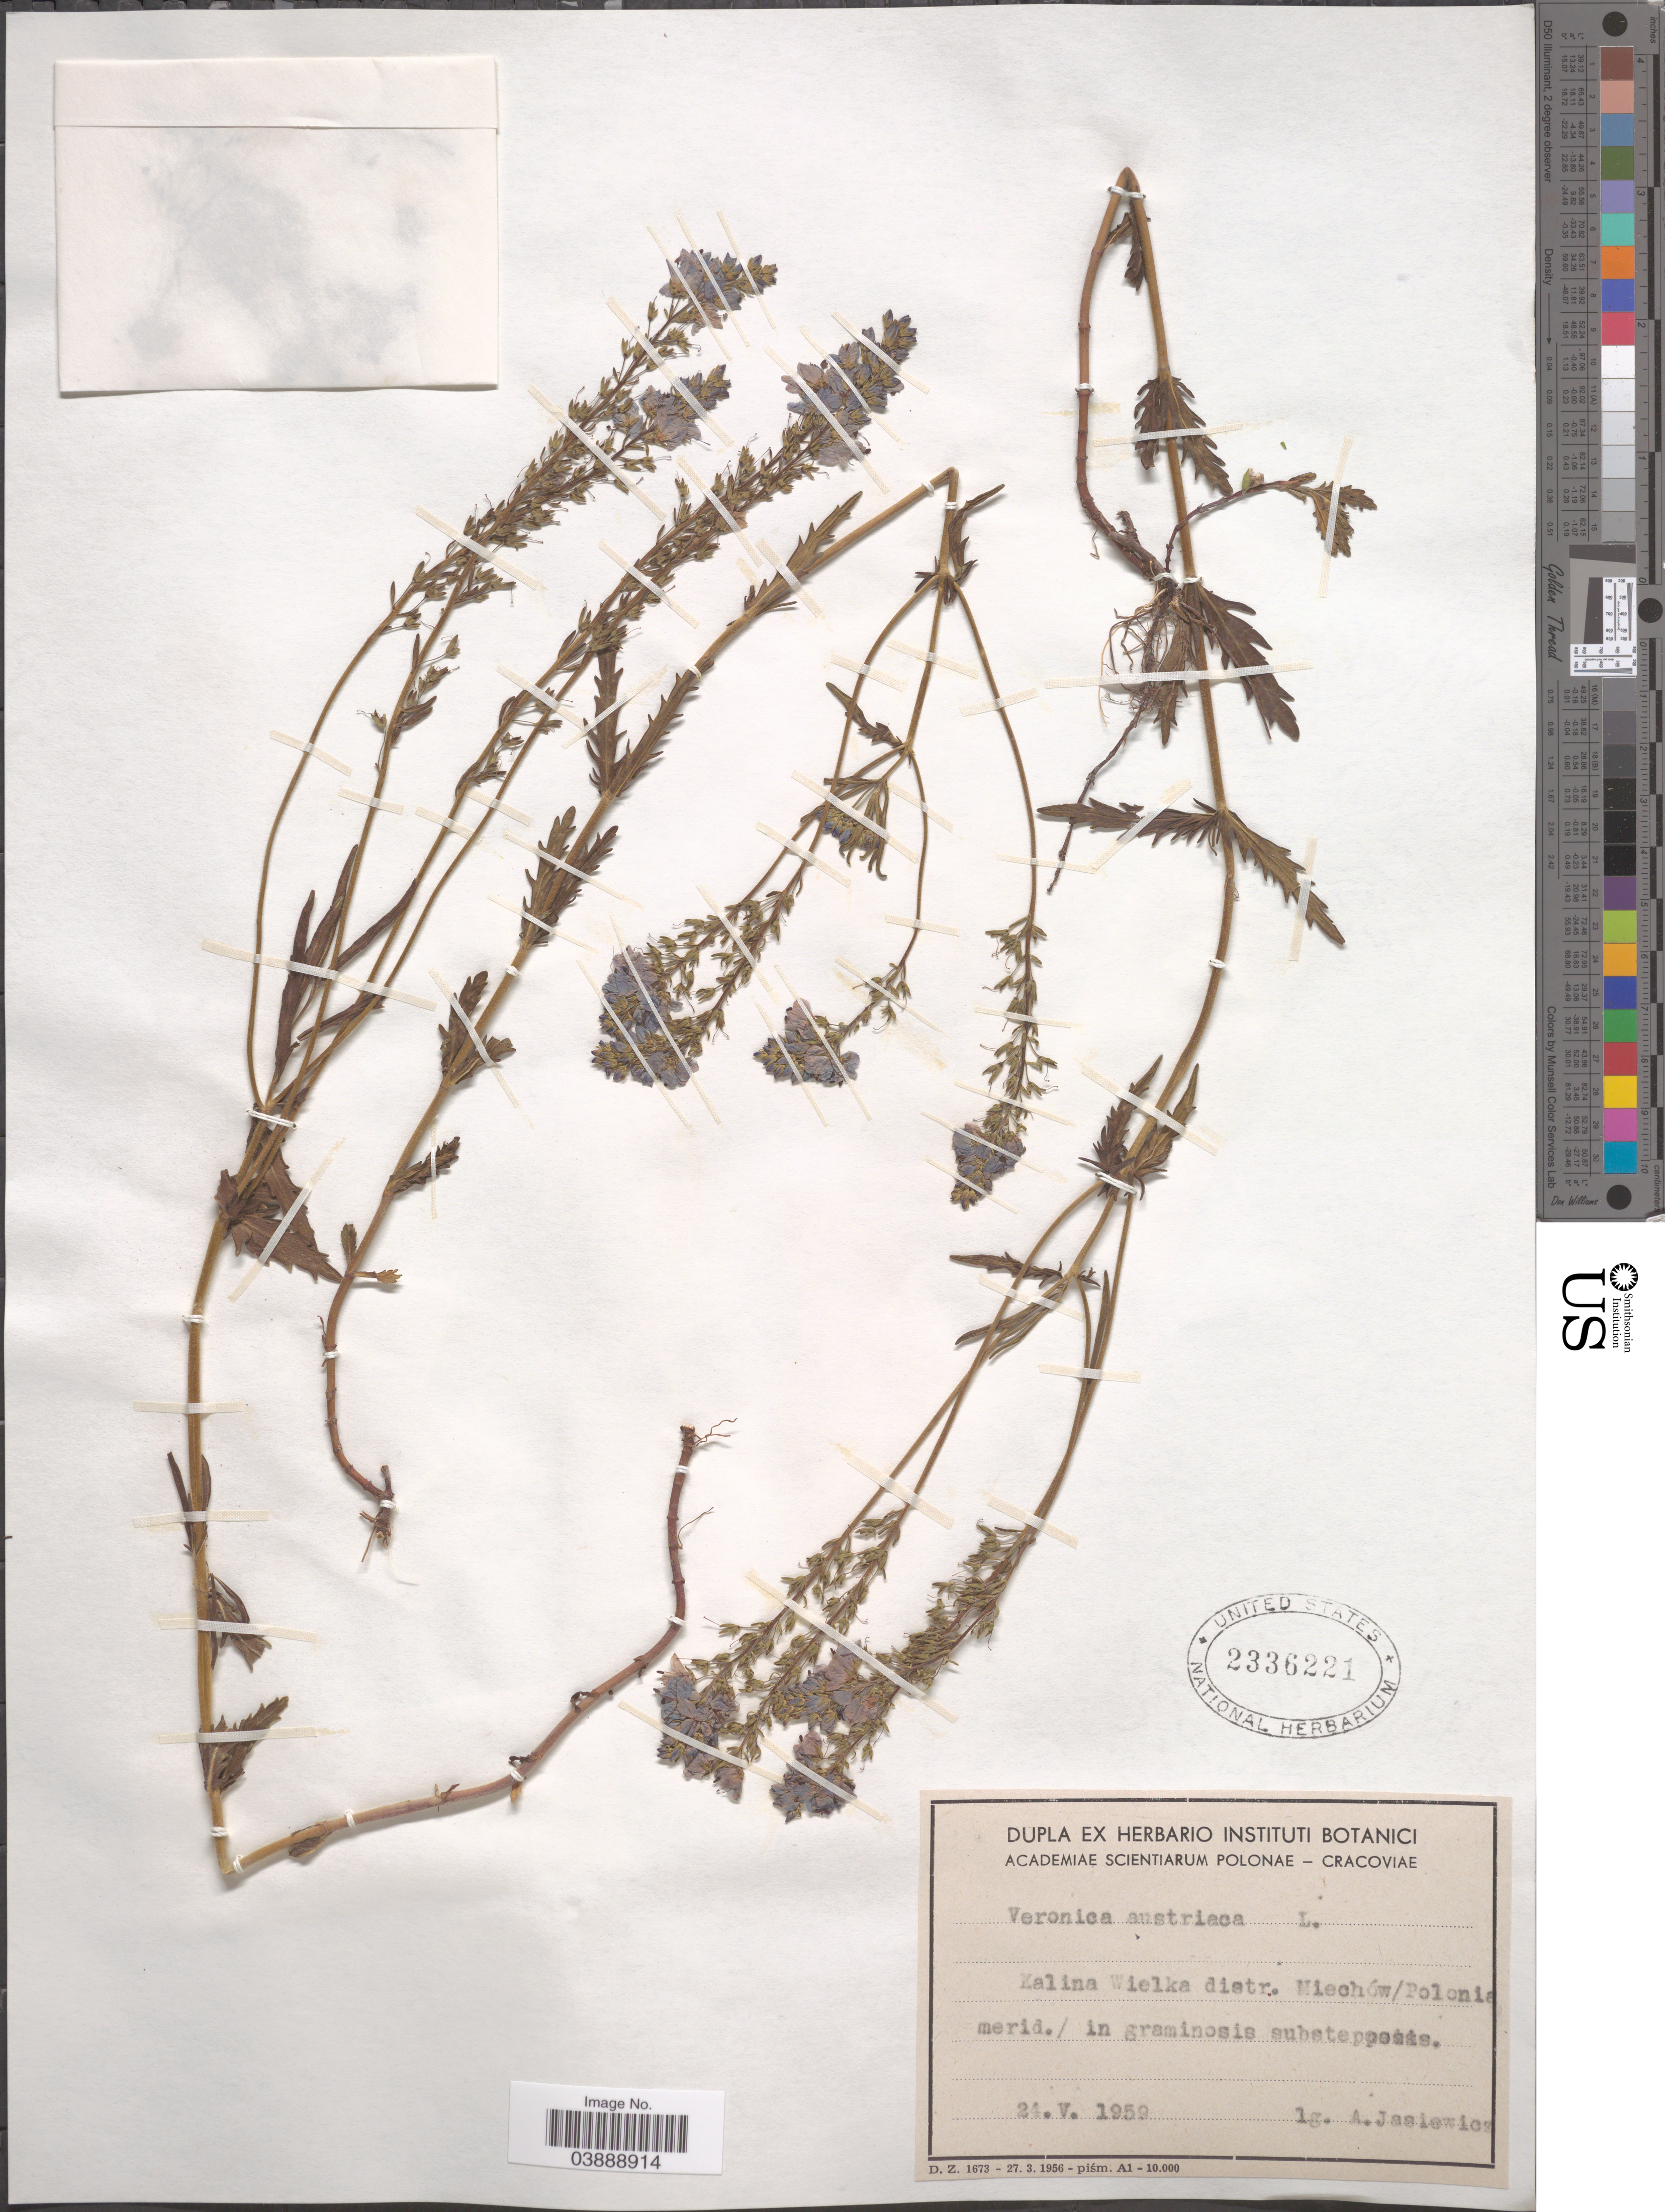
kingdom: Plantae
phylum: Tracheophyta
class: Magnoliopsida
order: Lamiales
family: Plantaginaceae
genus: Veronica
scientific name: Veronica austriaca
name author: L.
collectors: A. Jasiewicz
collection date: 1959-05-24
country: Poland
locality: Kalina Wielka distr. Miechów / Polonia merid.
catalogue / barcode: US 2336221